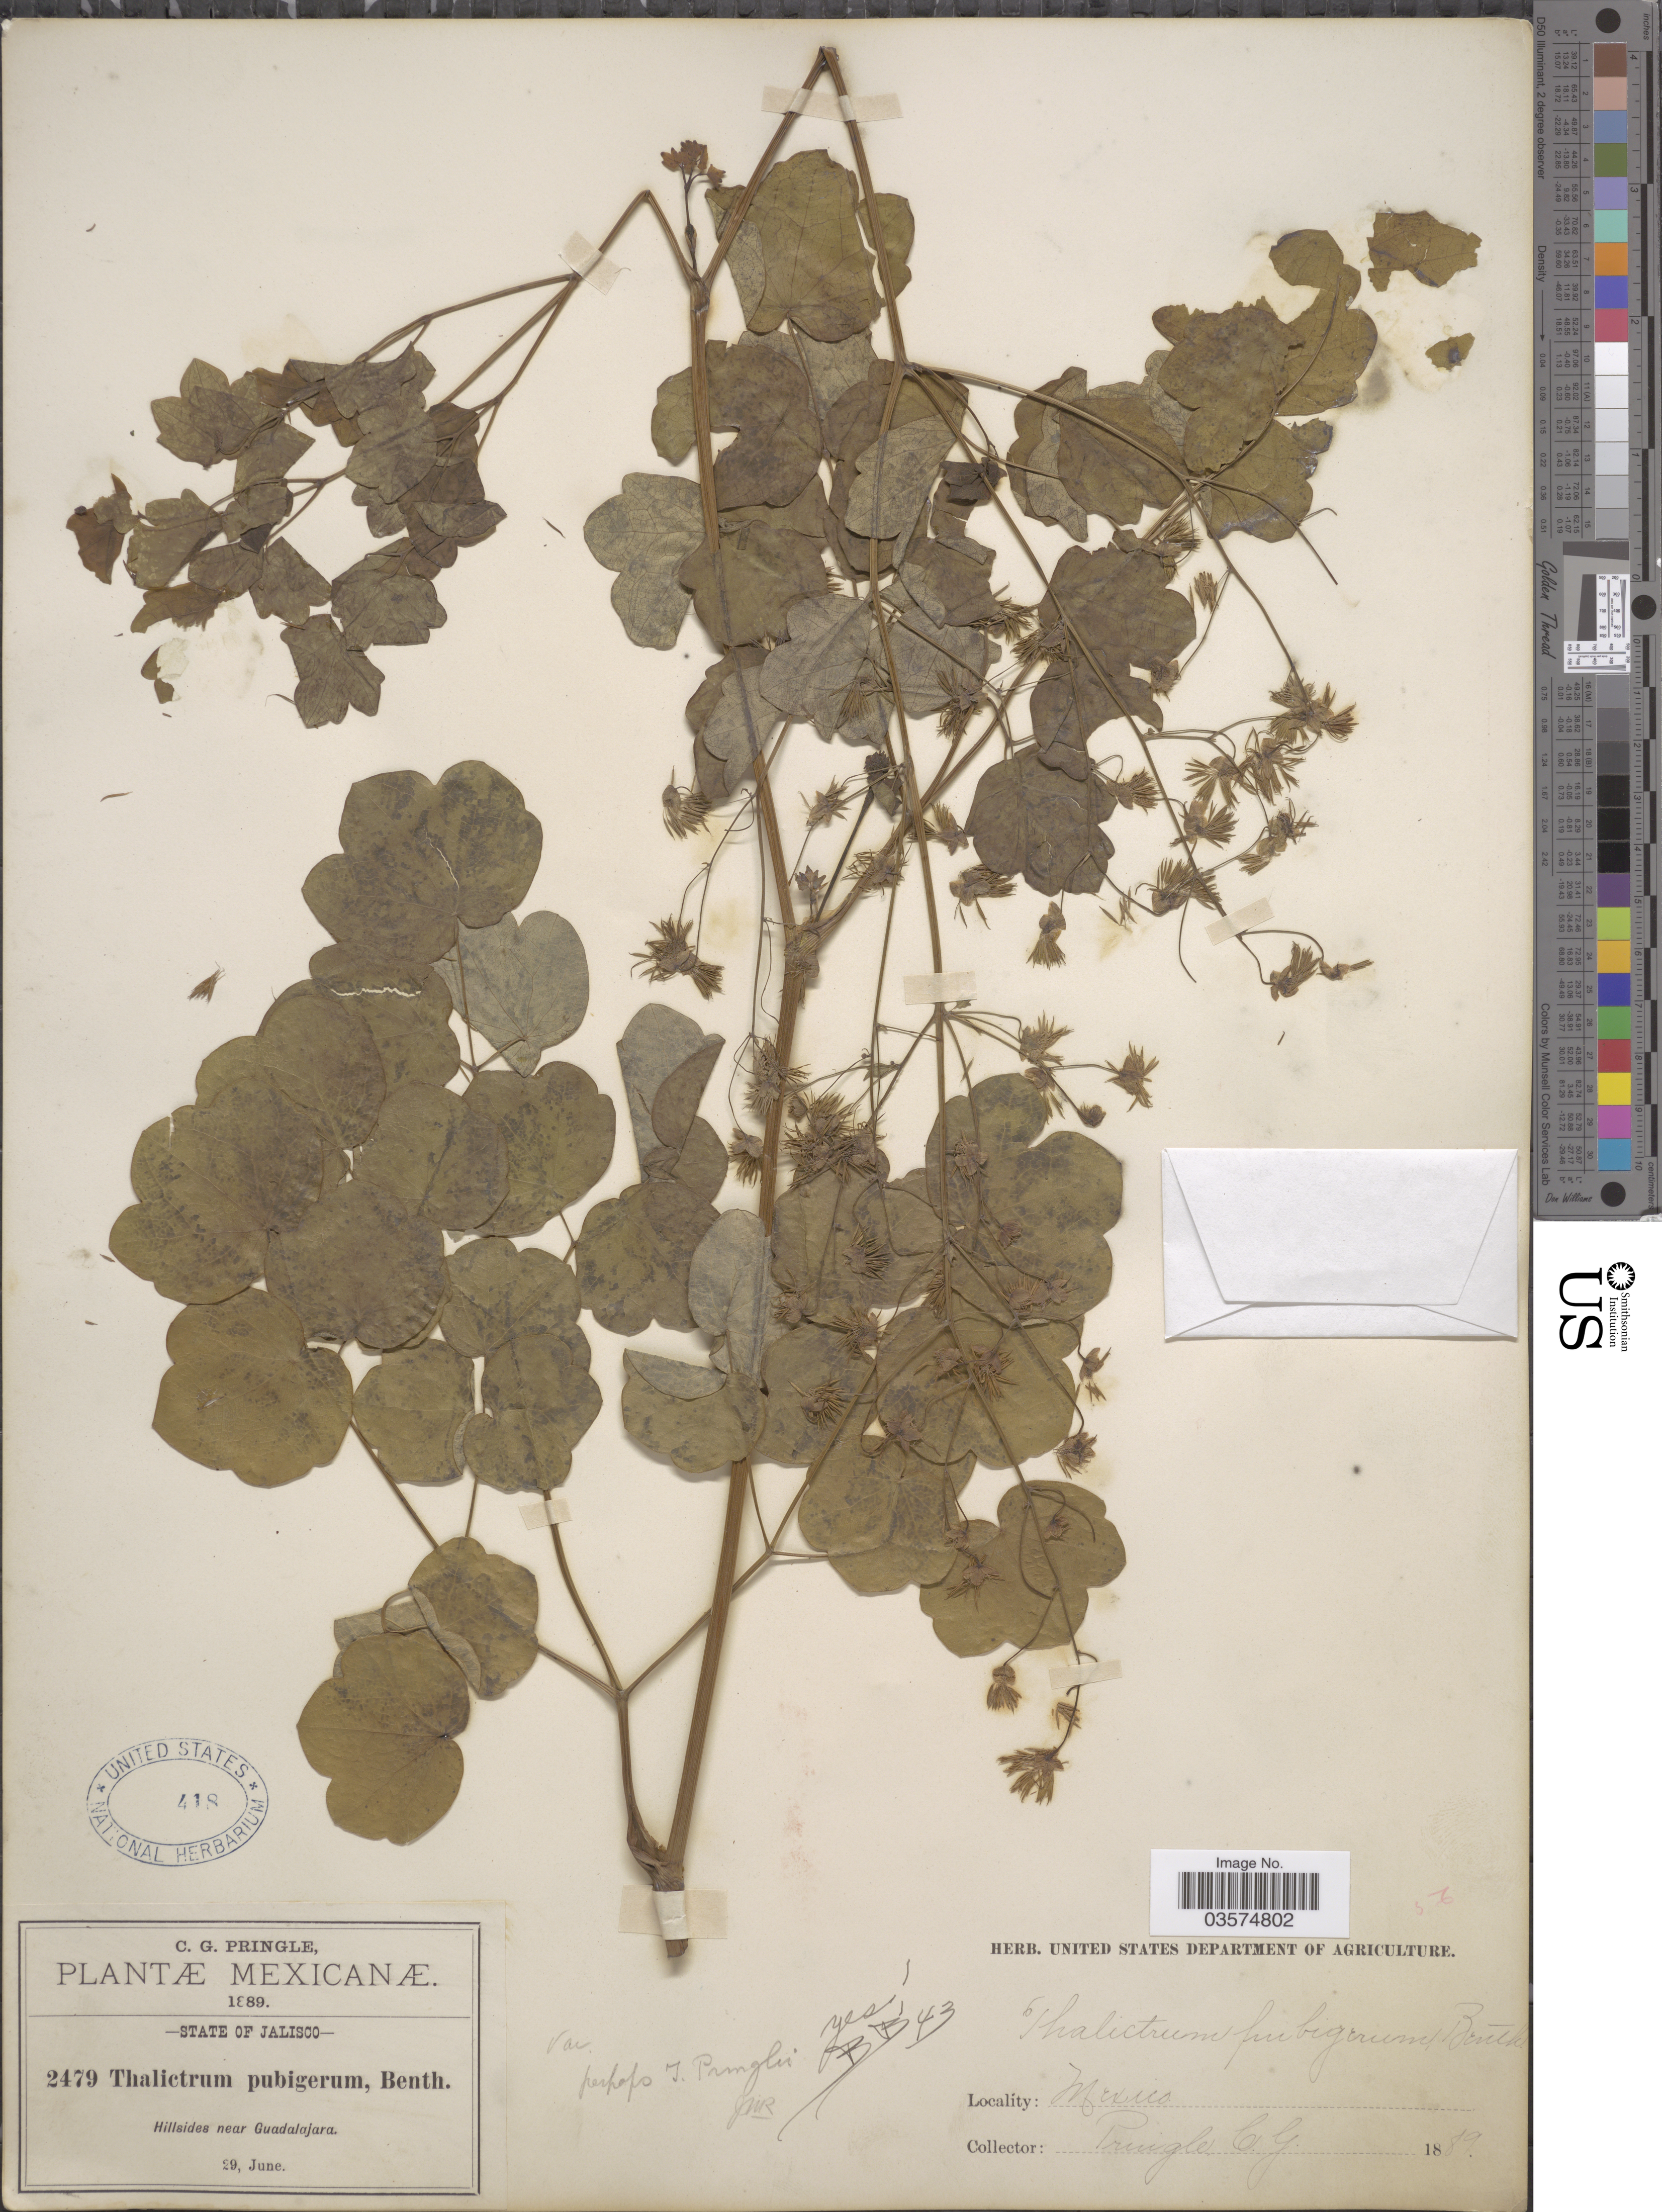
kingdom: Plantae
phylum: Tracheophyta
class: Magnoliopsida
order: Ranunculales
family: Ranunculaceae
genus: Thalictrum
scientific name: Thalictrum pringlei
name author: S. Watson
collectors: C. G. Pringle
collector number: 2479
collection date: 1889-06-29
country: Mexico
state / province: Jalisco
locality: Hillsides near Guadalajara.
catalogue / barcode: US 418